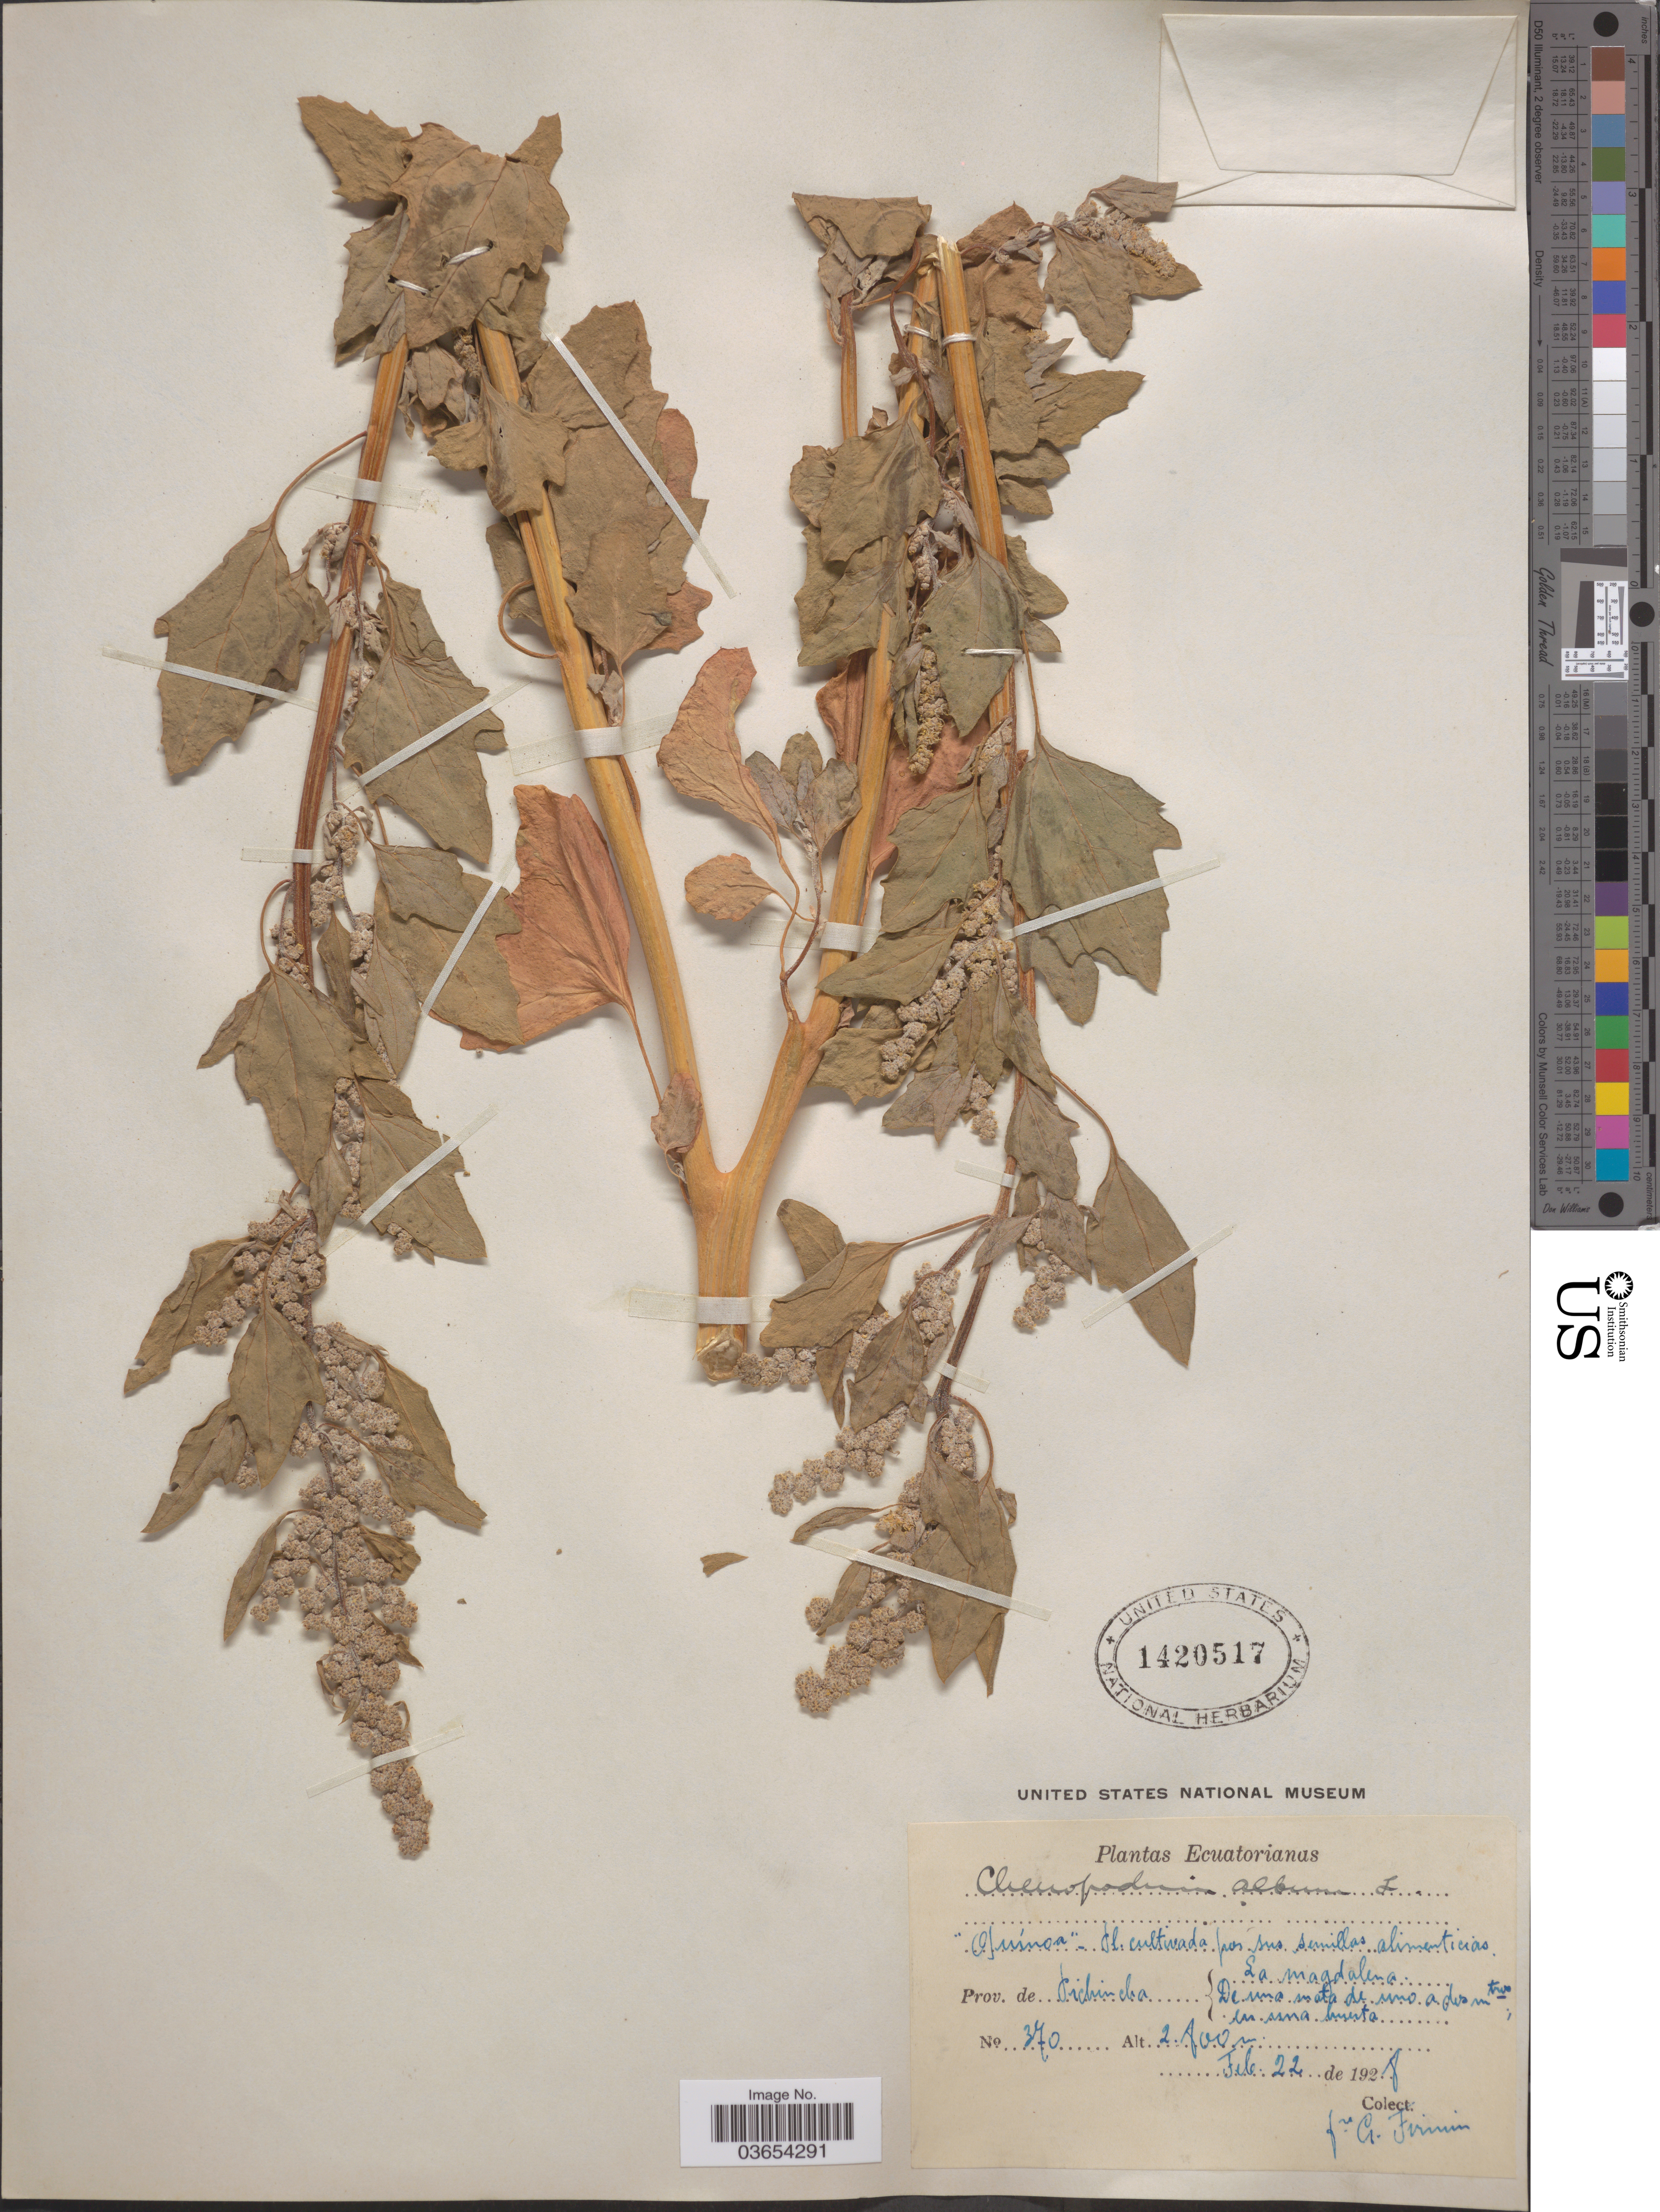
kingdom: Plantae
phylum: Tracheophyta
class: Magnoliopsida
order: Caryophyllales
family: Amaranthaceae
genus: Chenopodium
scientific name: Chenopodium album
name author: L.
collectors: F. Firmin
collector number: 370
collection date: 1928-02-22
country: Ecuador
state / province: Pichincha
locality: Ecuatorianas. La Magdalena.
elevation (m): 2800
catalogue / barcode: US 1420517